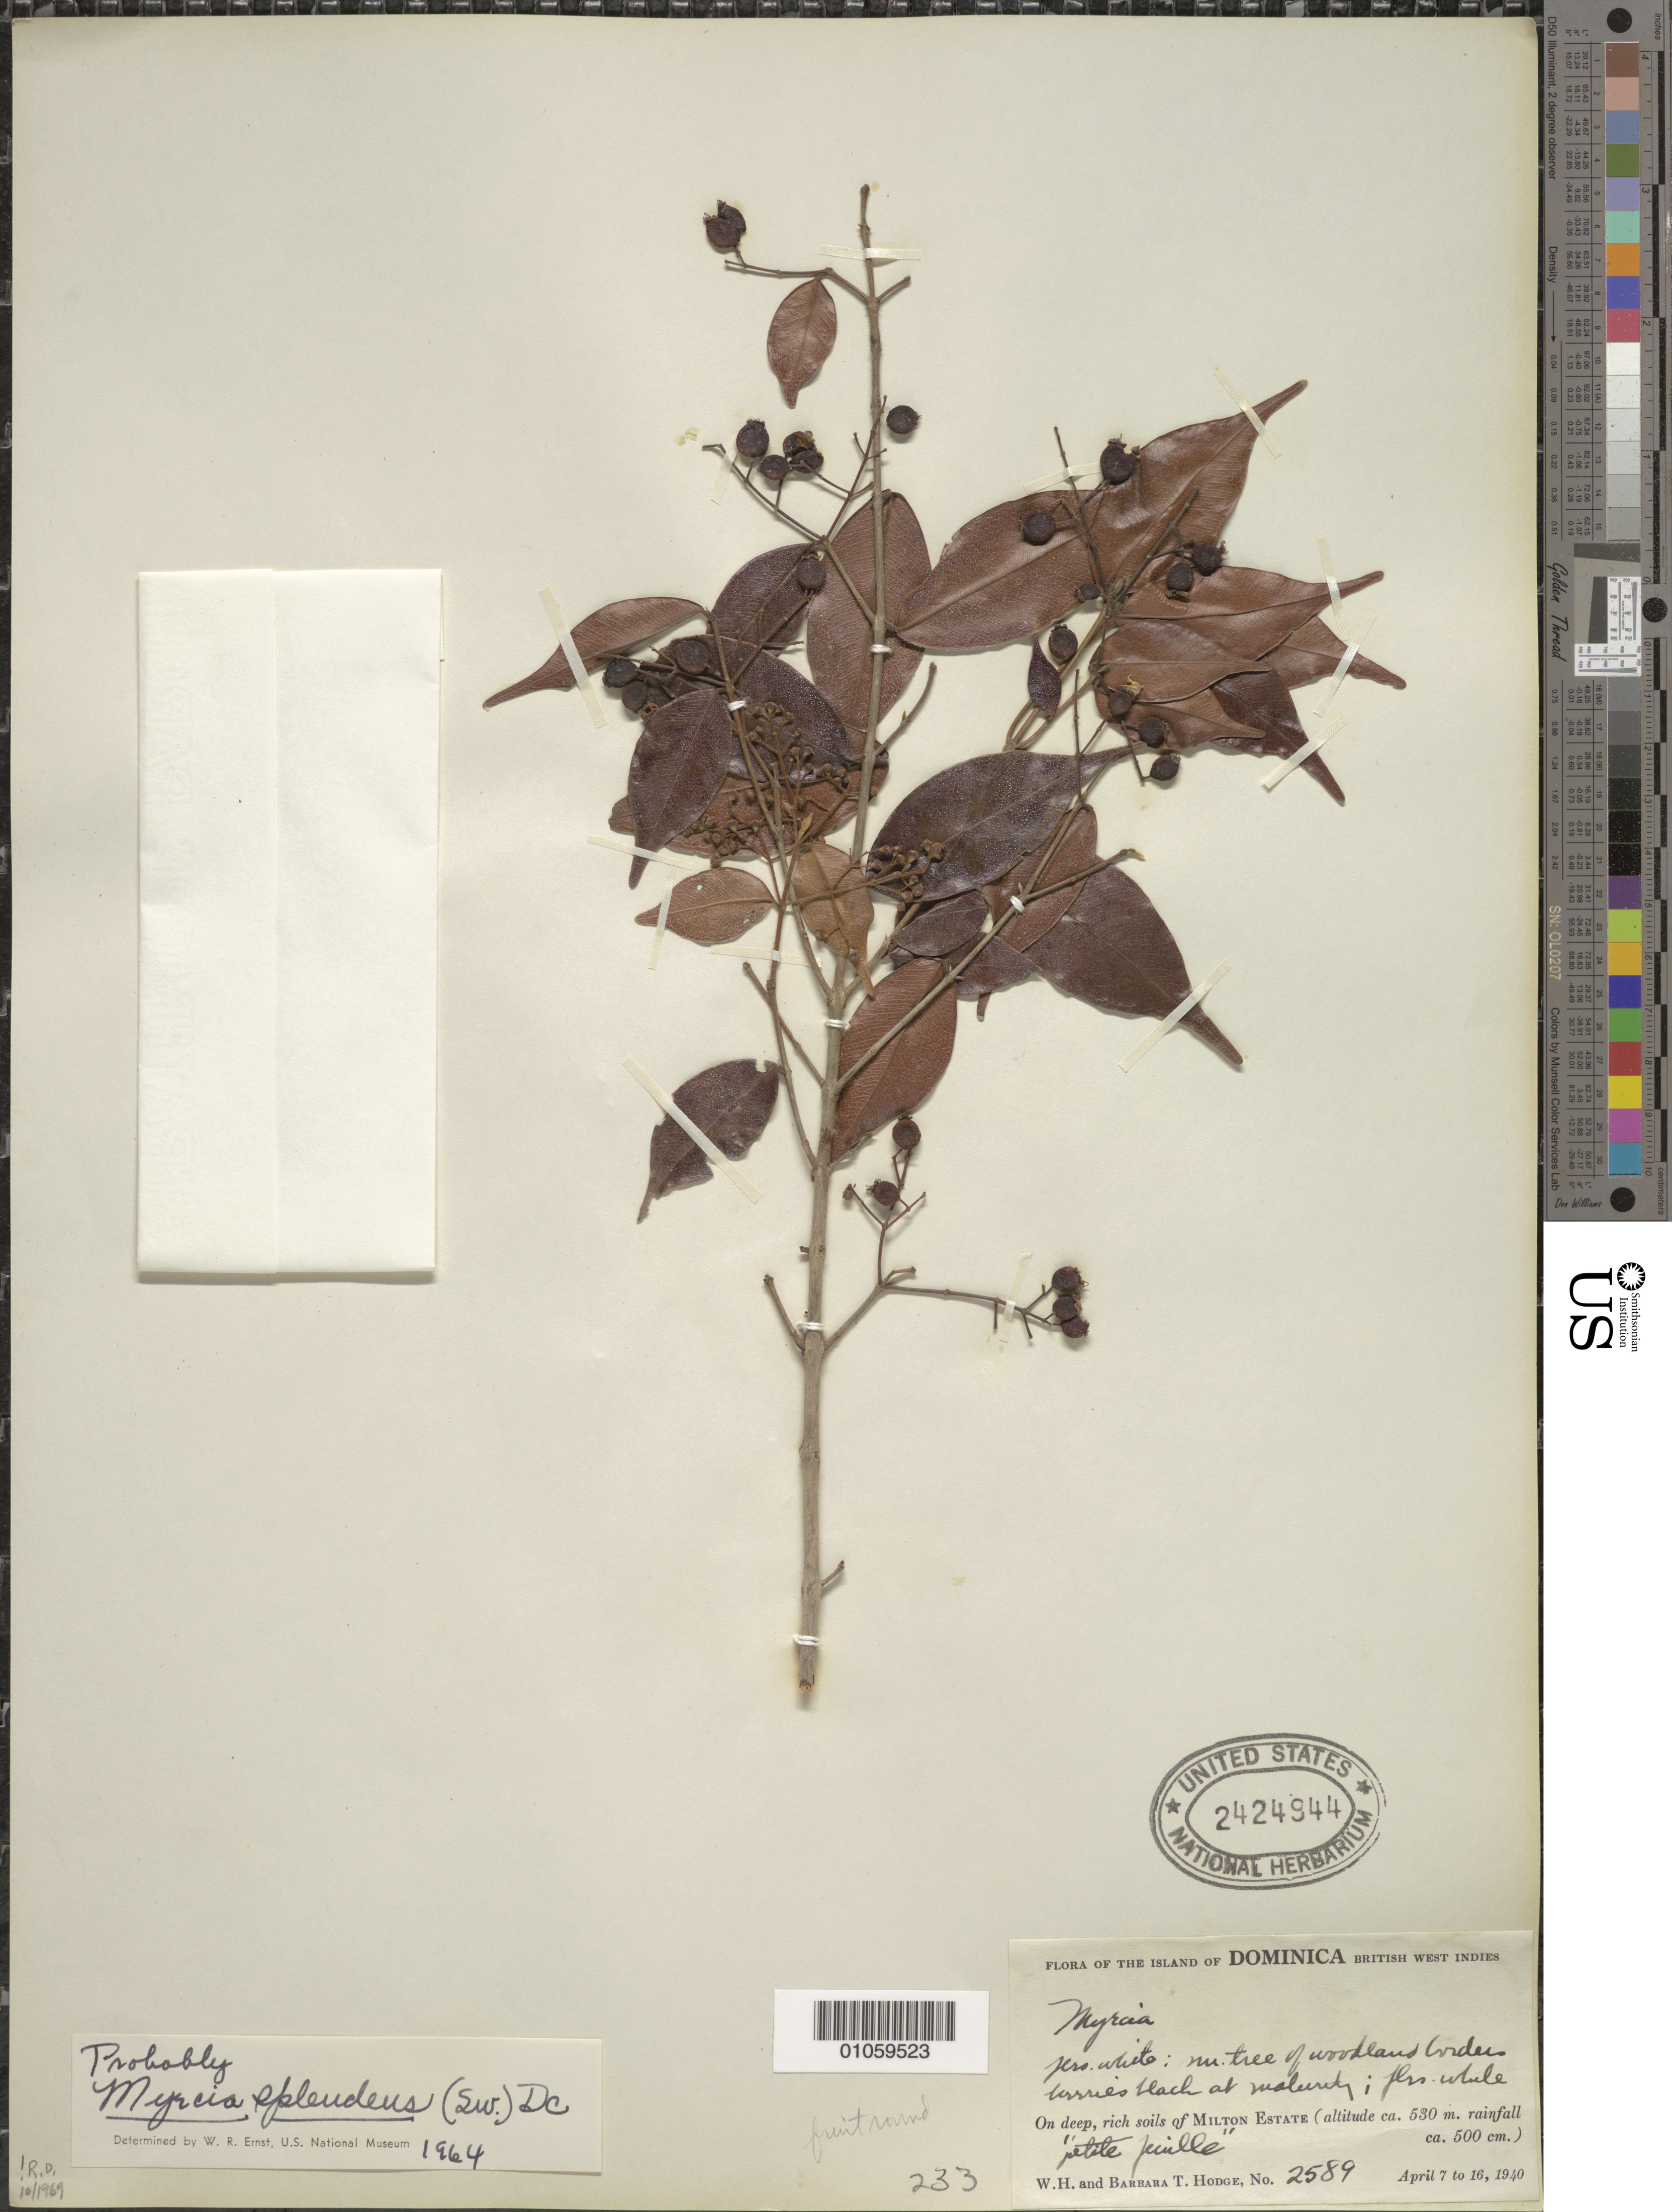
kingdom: Plantae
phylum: Tracheophyta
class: Magnoliopsida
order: Myrtales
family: Myrtaceae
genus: Myrcia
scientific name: Myrcia splendens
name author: (Sw.) DC.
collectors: W. Hodge & B. Hodge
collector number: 2589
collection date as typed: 07 Apr 1940 to 16 Apr 1940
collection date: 1940-04-07/1940-04-16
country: Dominica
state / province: St. Mark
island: Dominica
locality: Milton Estate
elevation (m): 530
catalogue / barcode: US 2424944